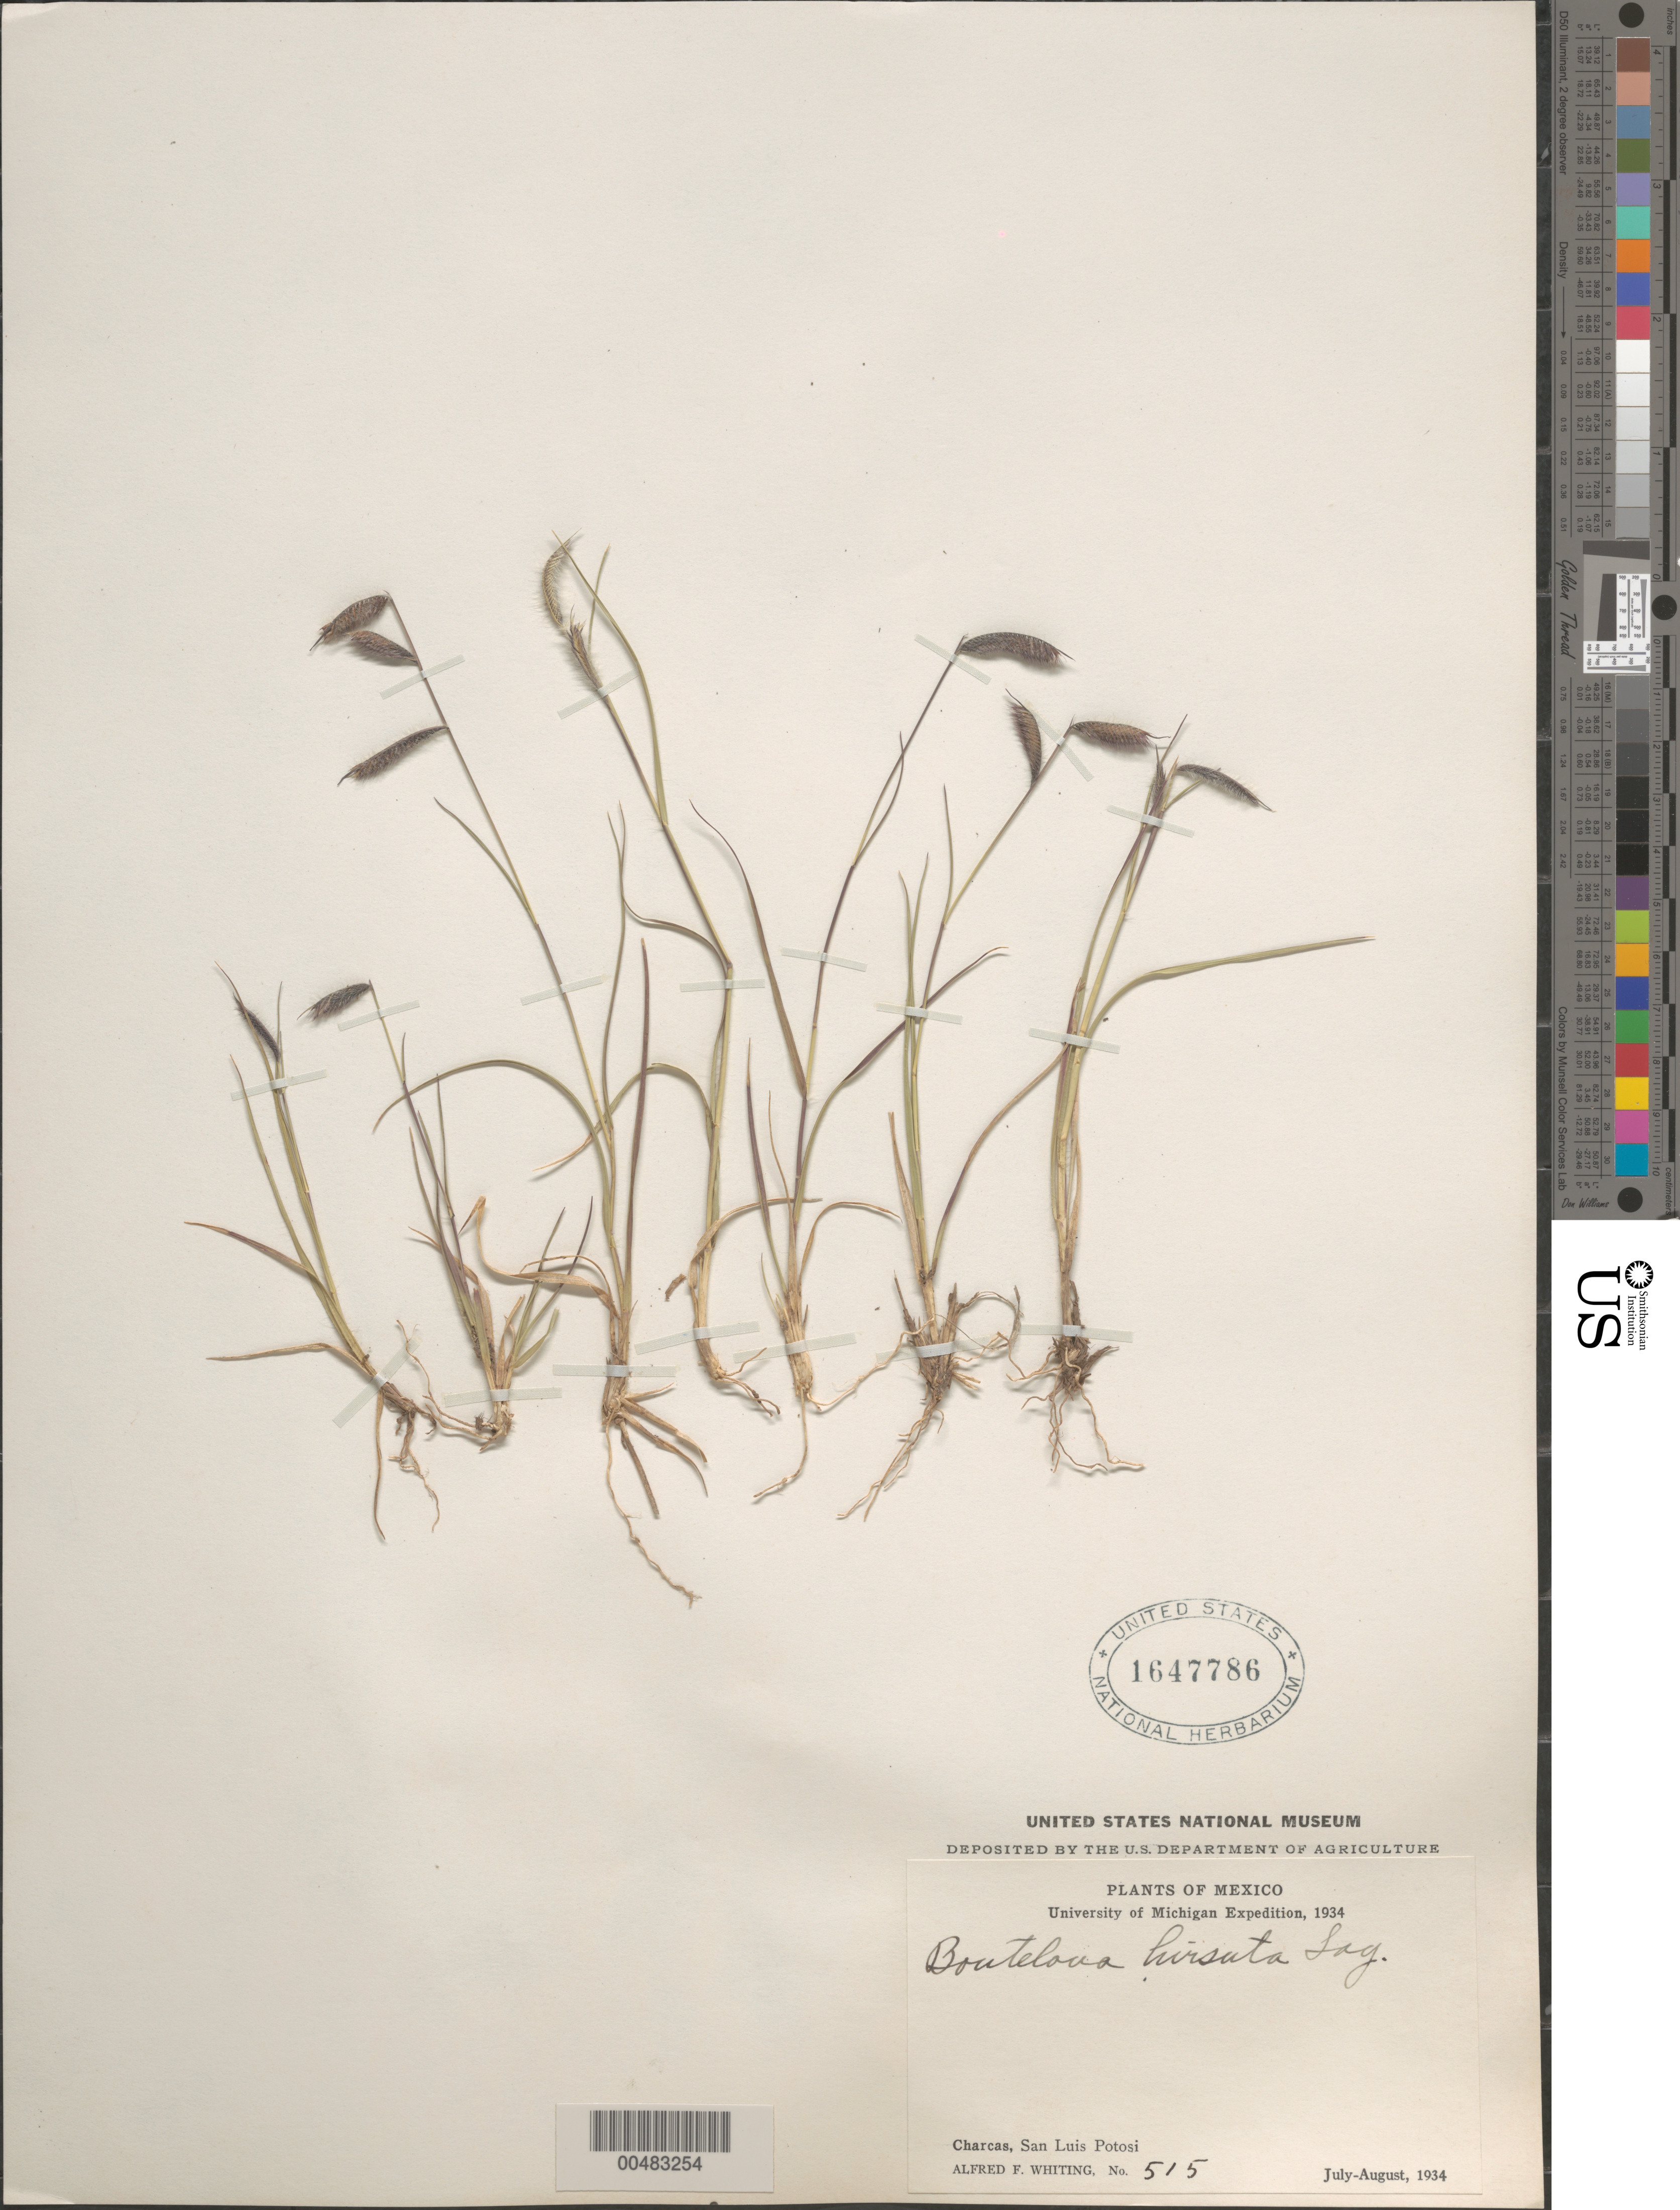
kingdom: Plantae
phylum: Tracheophyta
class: Liliopsida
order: Poales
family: Poaceae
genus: Bouteloua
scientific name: Bouteloua hirsuta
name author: Lag.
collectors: A. F. Whiting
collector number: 515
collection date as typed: Jul 1934 to Aug 1934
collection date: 1934-07/1934-08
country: Mexico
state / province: San Luis Potosi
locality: Charcas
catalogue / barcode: US 1647786